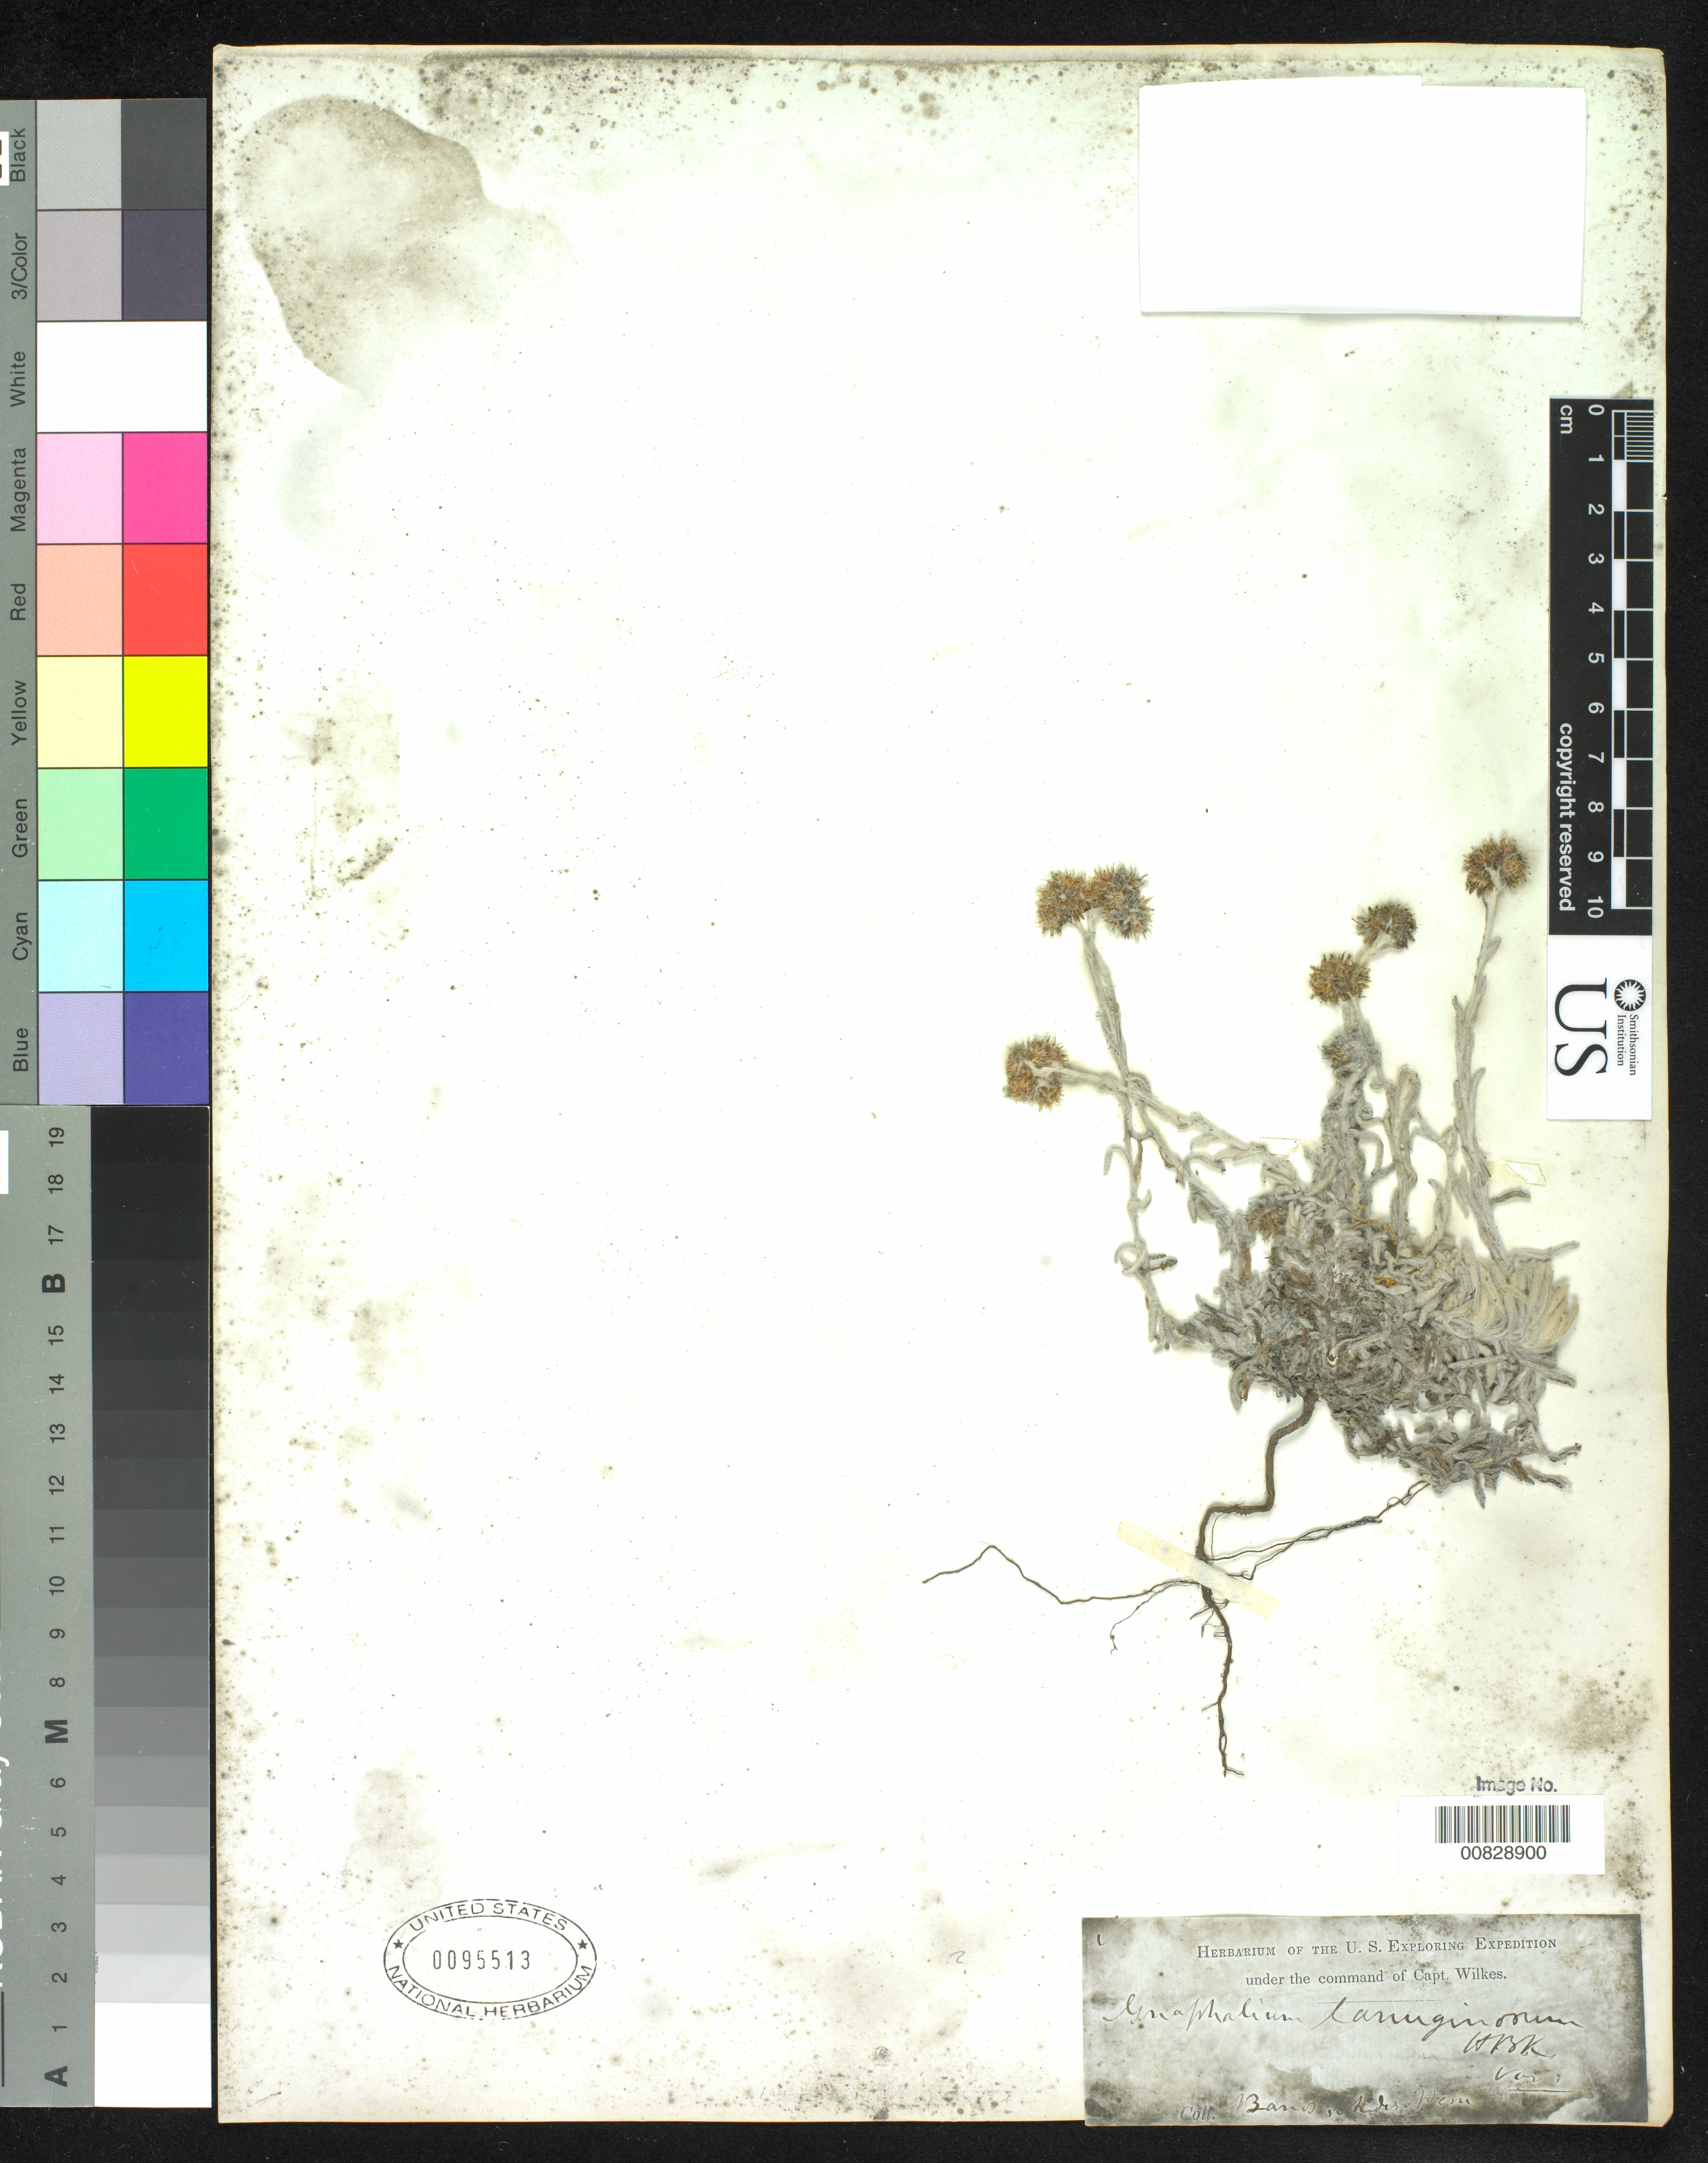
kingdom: Plantae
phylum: Tracheophyta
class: Magnoliopsida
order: Asterales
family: Asteraceae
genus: Gnaphalium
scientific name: Gnaphalium lanuginosum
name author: Kunth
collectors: Wilkes Explor. Exped.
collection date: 1838/1842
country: Peru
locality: Banos, Andes, Peru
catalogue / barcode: US 95513